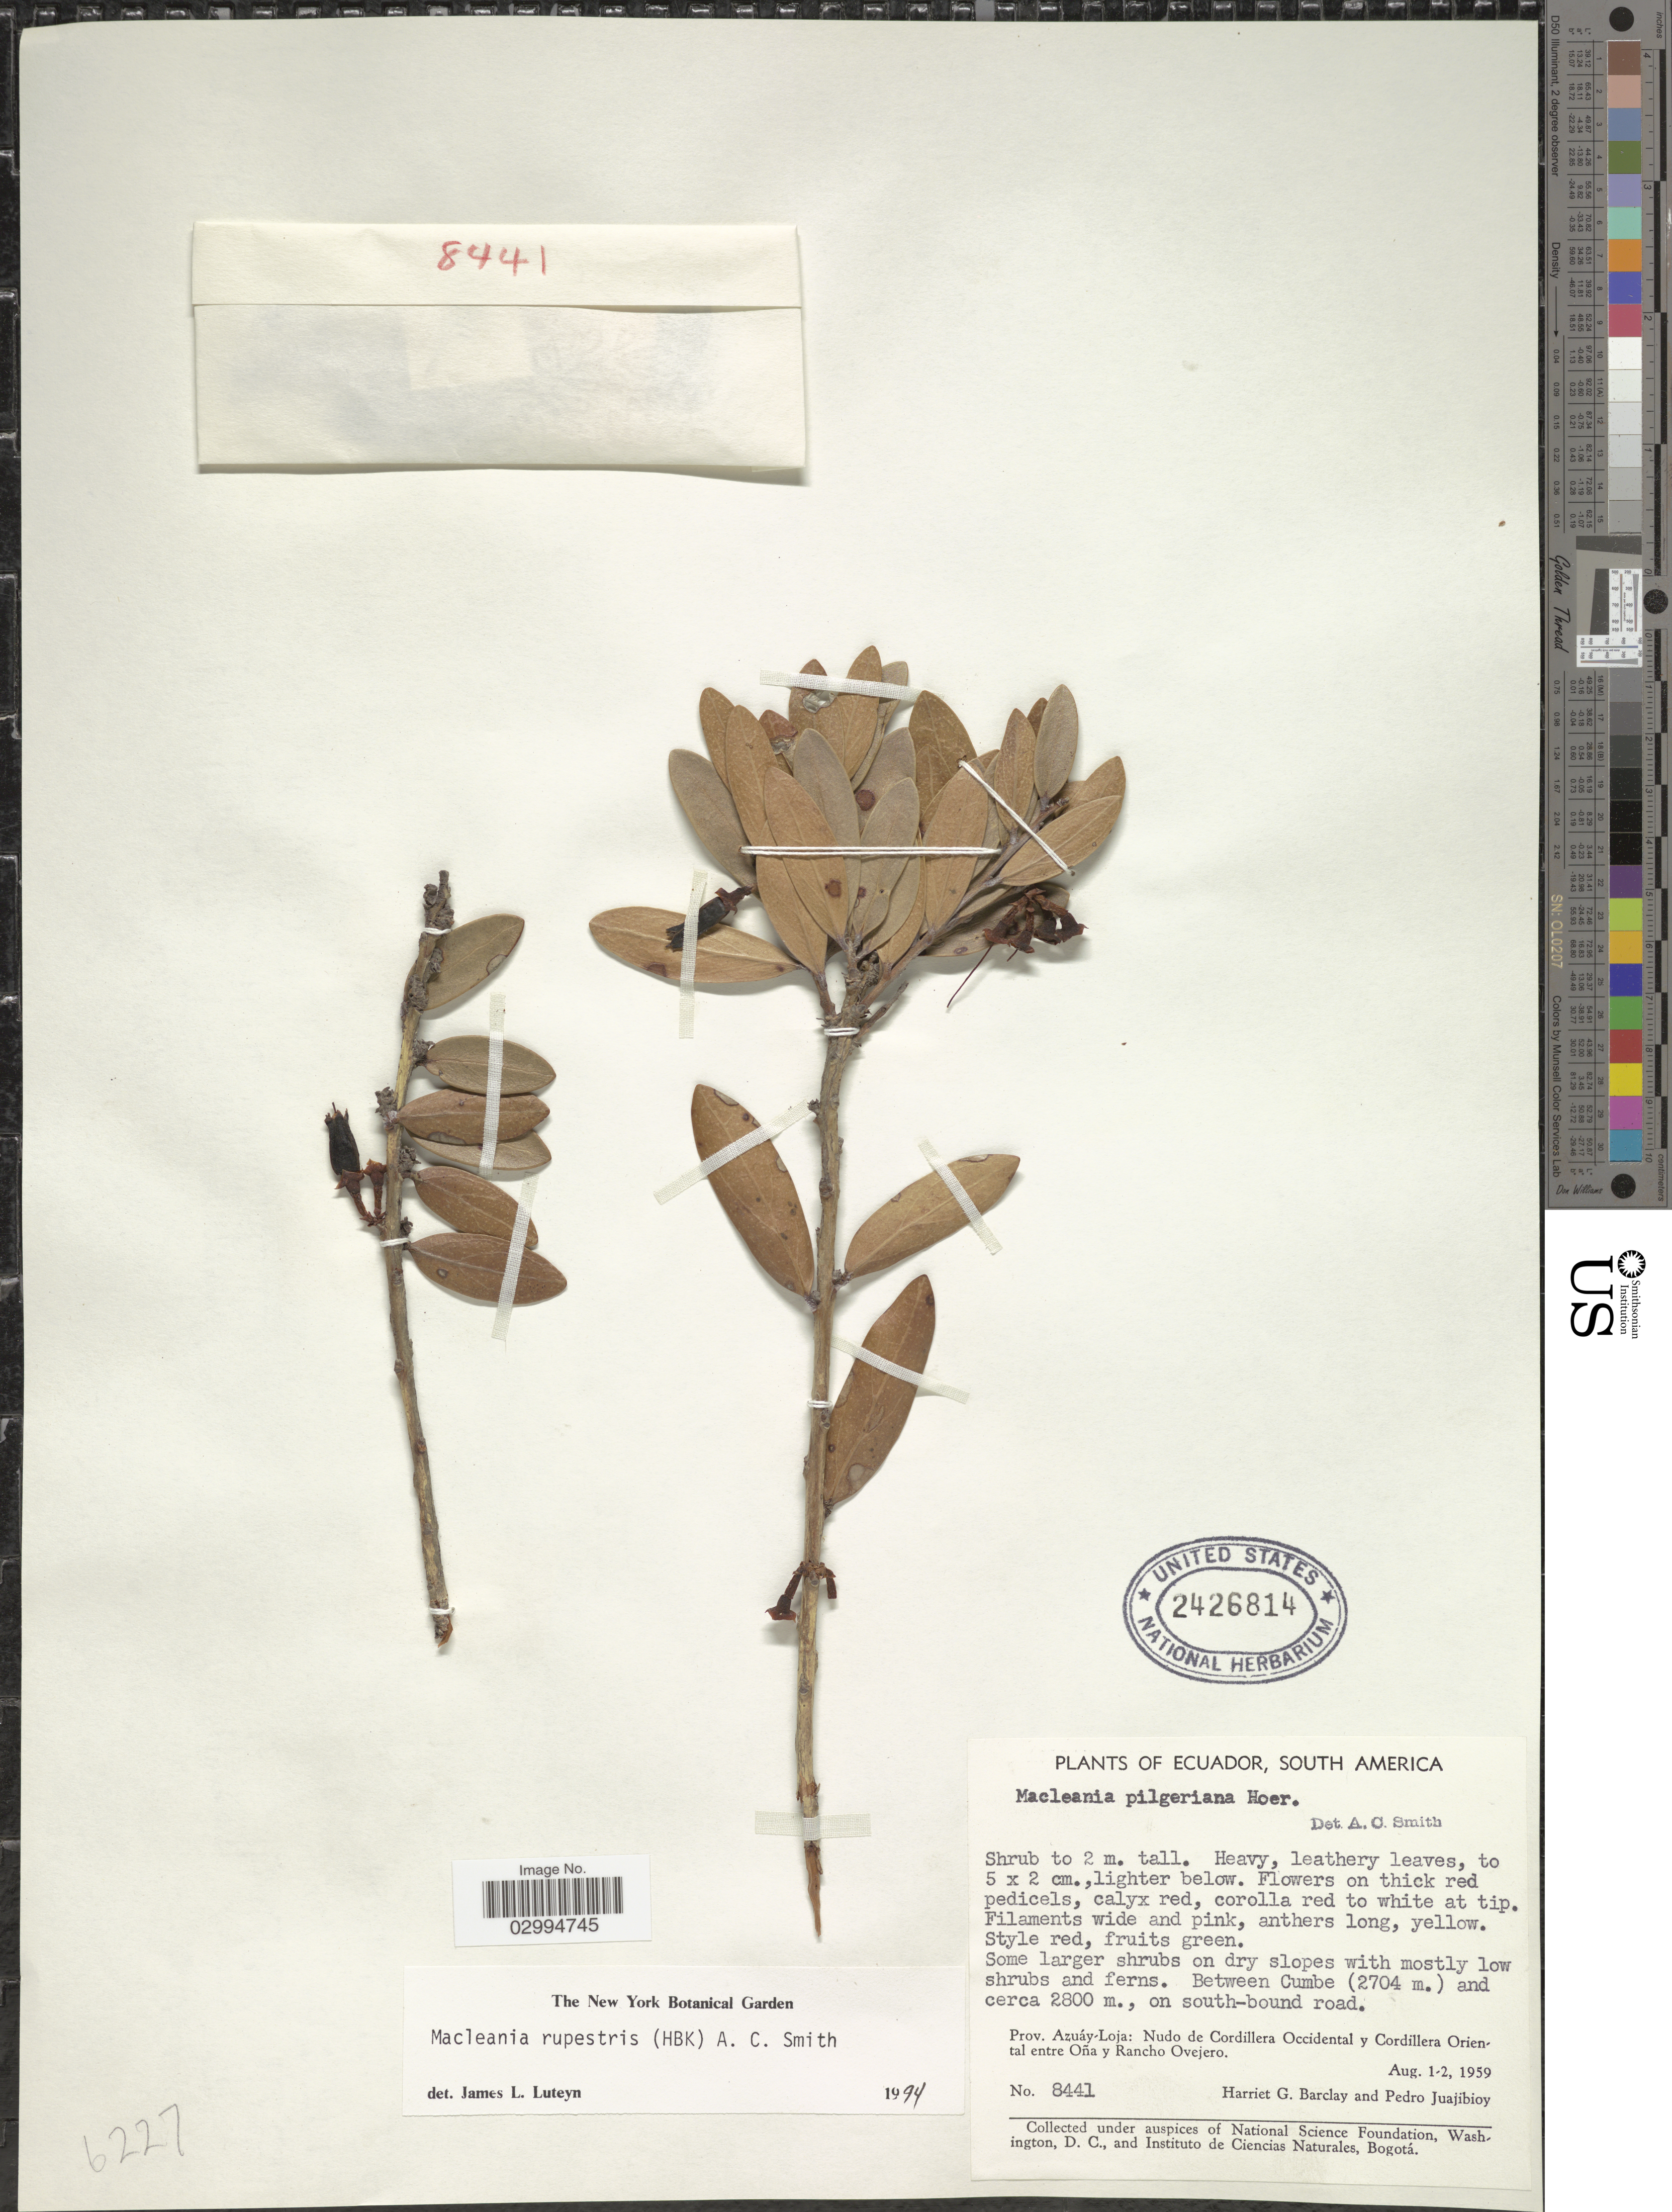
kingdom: Plantae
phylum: Tracheophyta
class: Magnoliopsida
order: Ericales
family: Ericaceae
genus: Macleania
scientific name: Macleania rupestris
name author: (Kunth) A.C. Sm.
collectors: H. G. Barclay & P. Juajibioy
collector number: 8441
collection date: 1959-08-01/1959-08-02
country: Ecuador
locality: Between Cumbe, on south-bound road. Prov. Azuáy-Loja: Nudo de Cordillera Occidental y Cordillera Oriental entre Oña y Rancho Ovejero.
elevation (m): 2704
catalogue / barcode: US 2426814